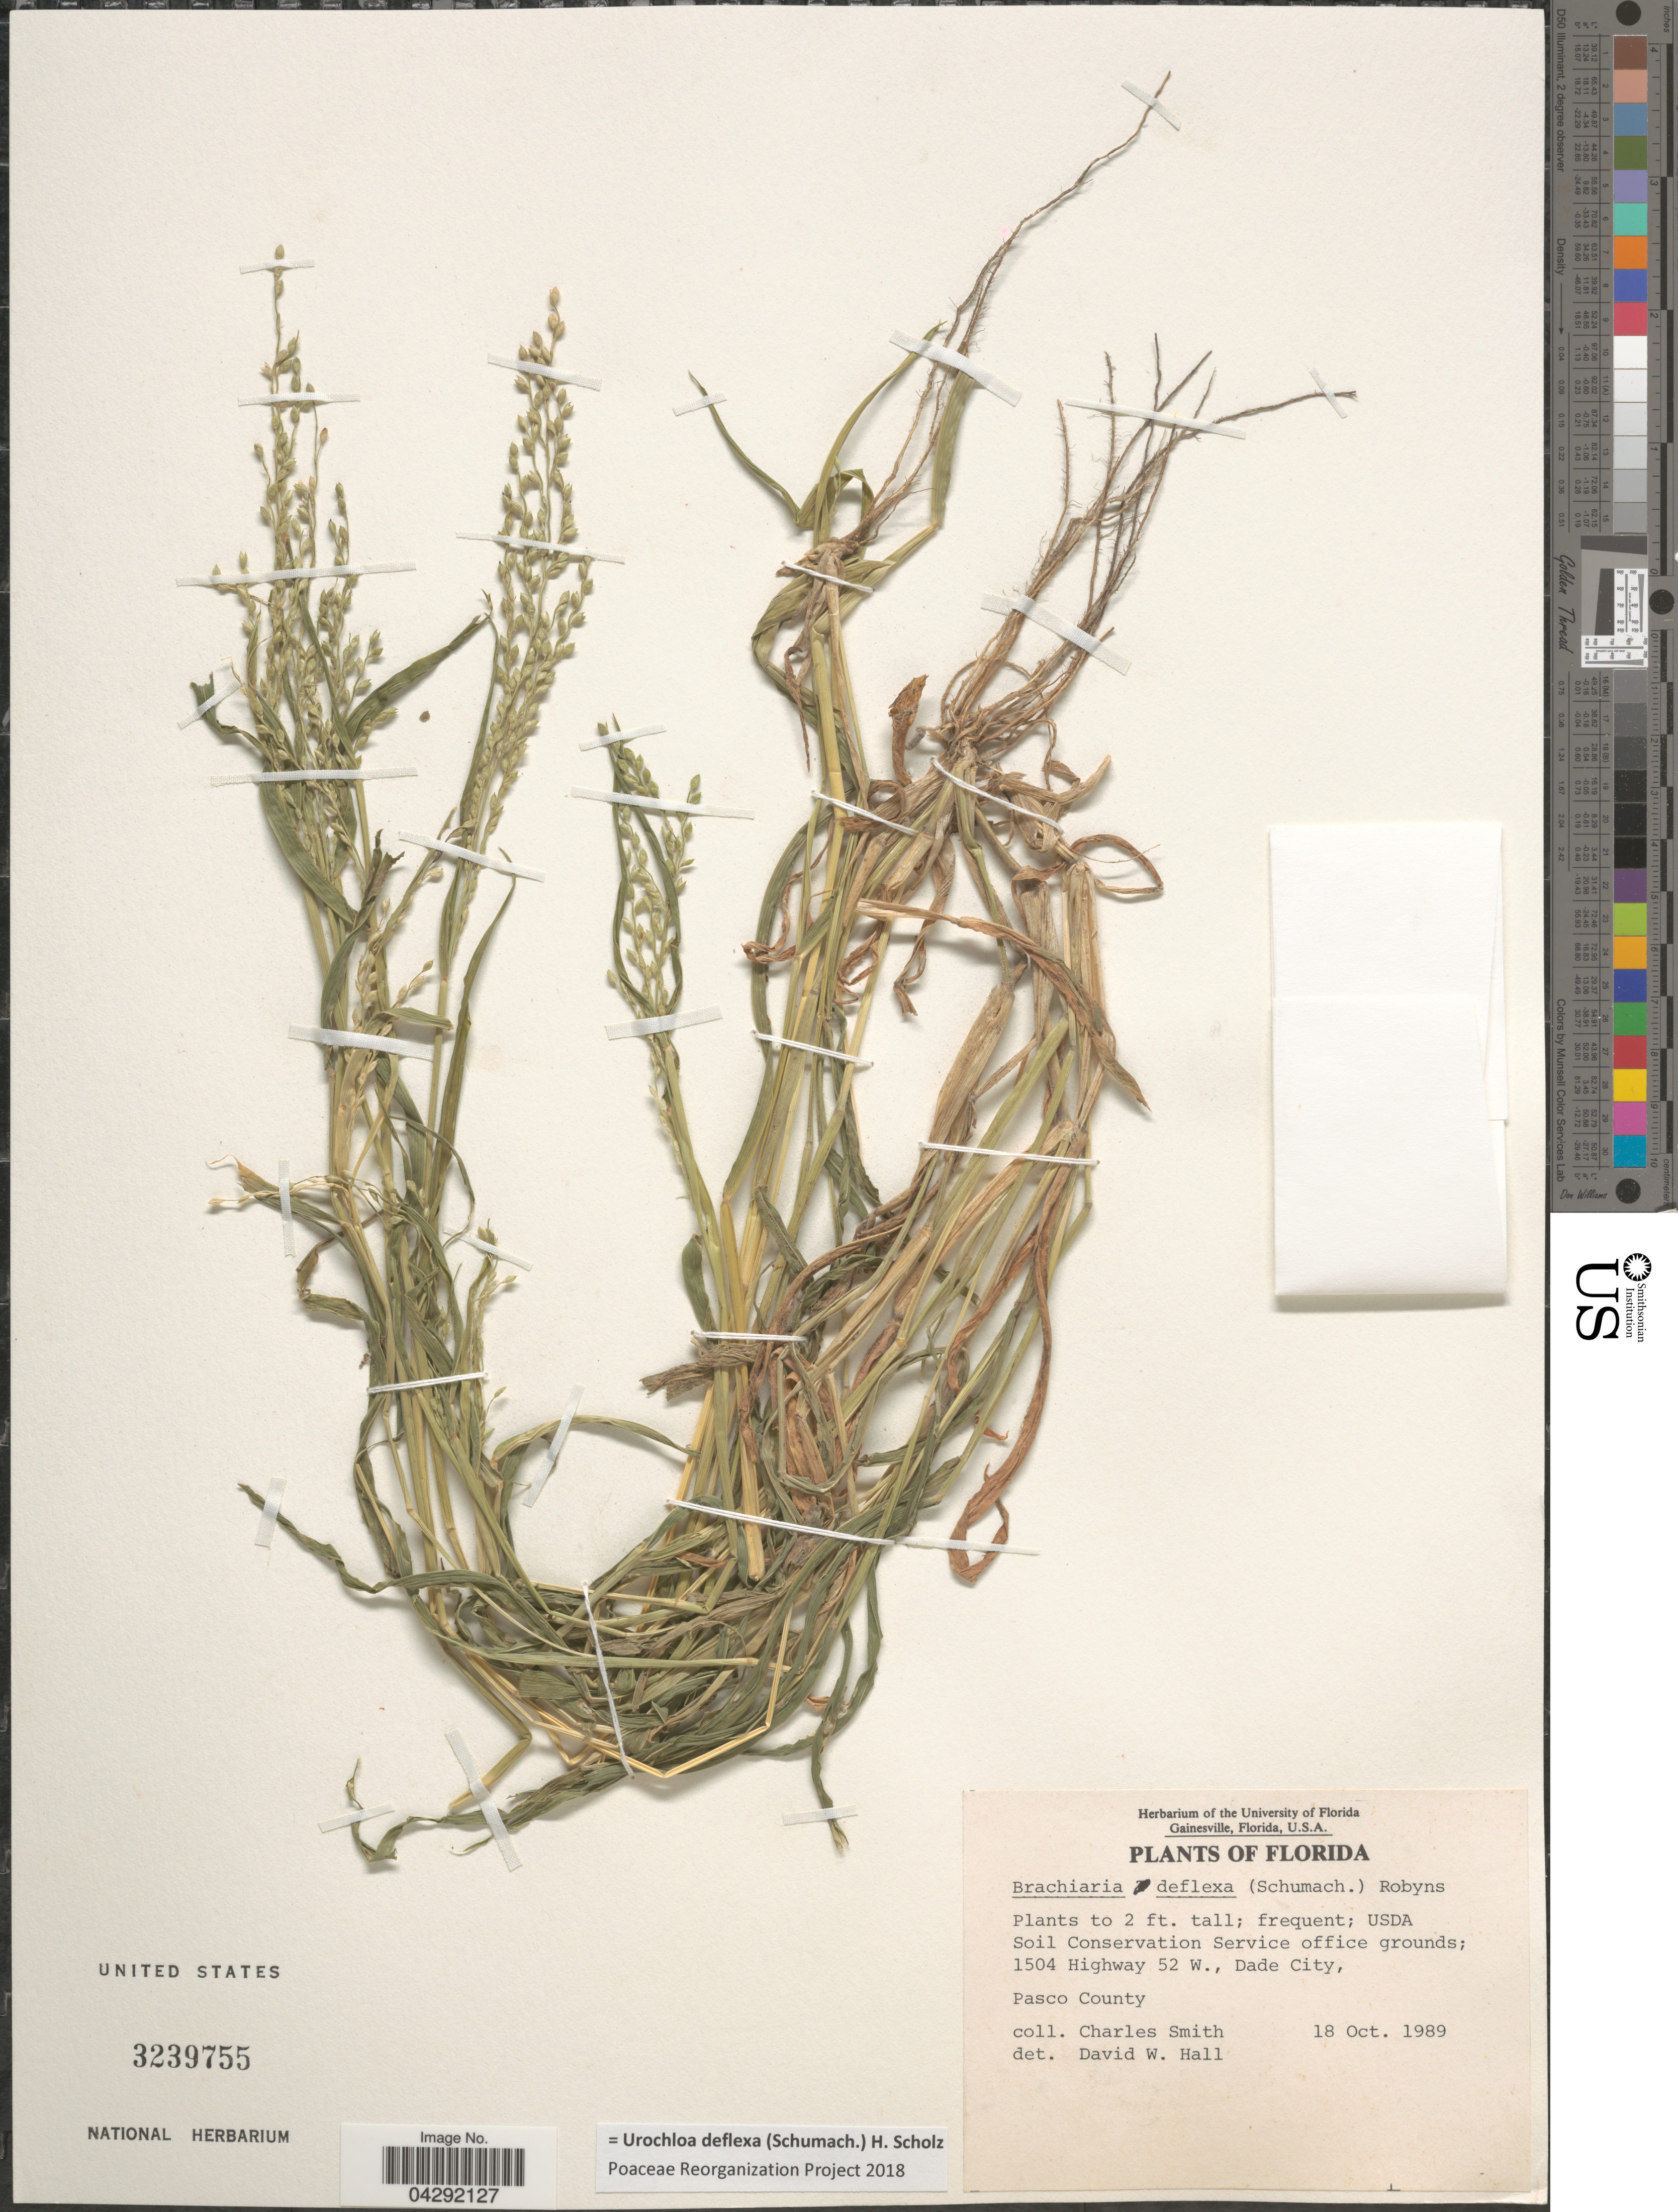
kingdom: Plantae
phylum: Tracheophyta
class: Liliopsida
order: Poales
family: Poaceae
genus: Urochloa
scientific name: Urochloa deflexa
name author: (Schumach.) H. Scholz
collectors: C. Smith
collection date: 1989-10-18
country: United States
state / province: Florida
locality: Gainesville. USDA Soil Conservation Service office grounds; 1504 Highway 52 W., Dade City, Pasco County.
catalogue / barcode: US 3239755